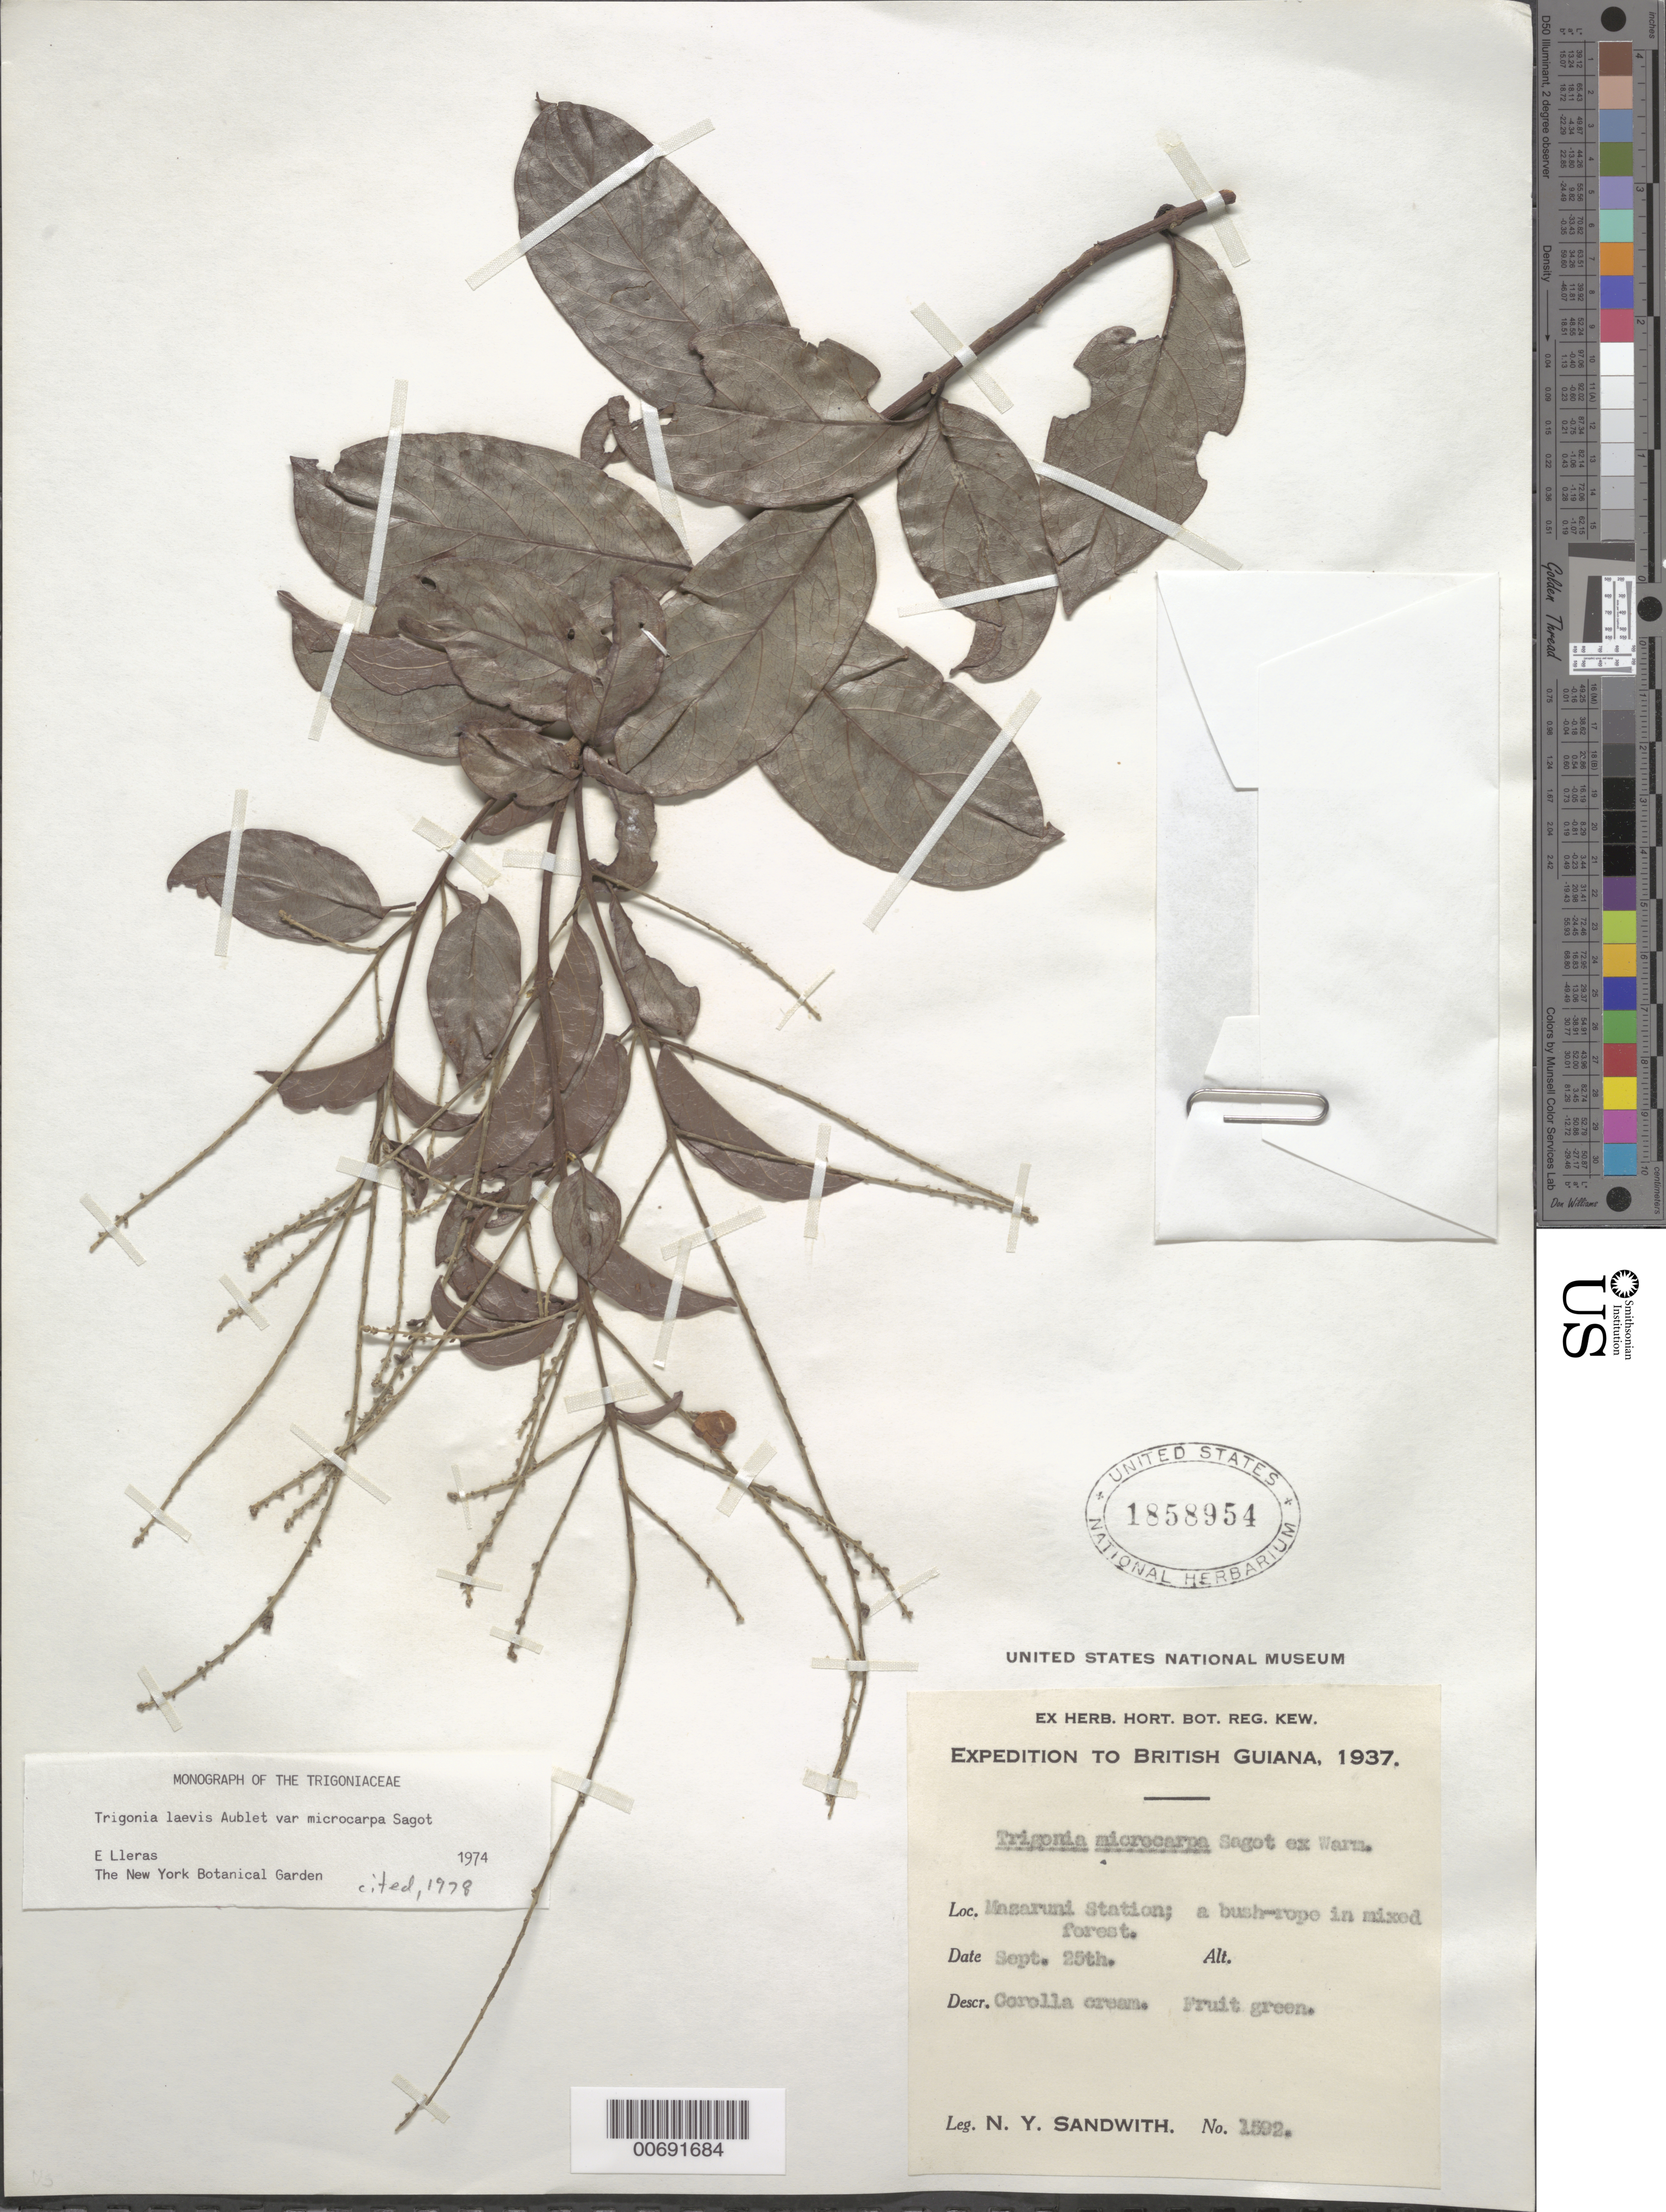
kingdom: Plantae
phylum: Tracheophyta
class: Magnoliopsida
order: Malpighiales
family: Trigoniaceae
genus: Trigonia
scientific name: Trigonia laevis var. microcarpa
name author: (Sagot ex Warm.) Sagot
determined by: Lleras, E.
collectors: N. Y. Sandwith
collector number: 1592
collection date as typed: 25-Sep-37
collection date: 1937-09-25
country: Guyana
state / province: Cuyuni-Mazaruni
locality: Mazaruni Station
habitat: Mixed forest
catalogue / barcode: US 1858954